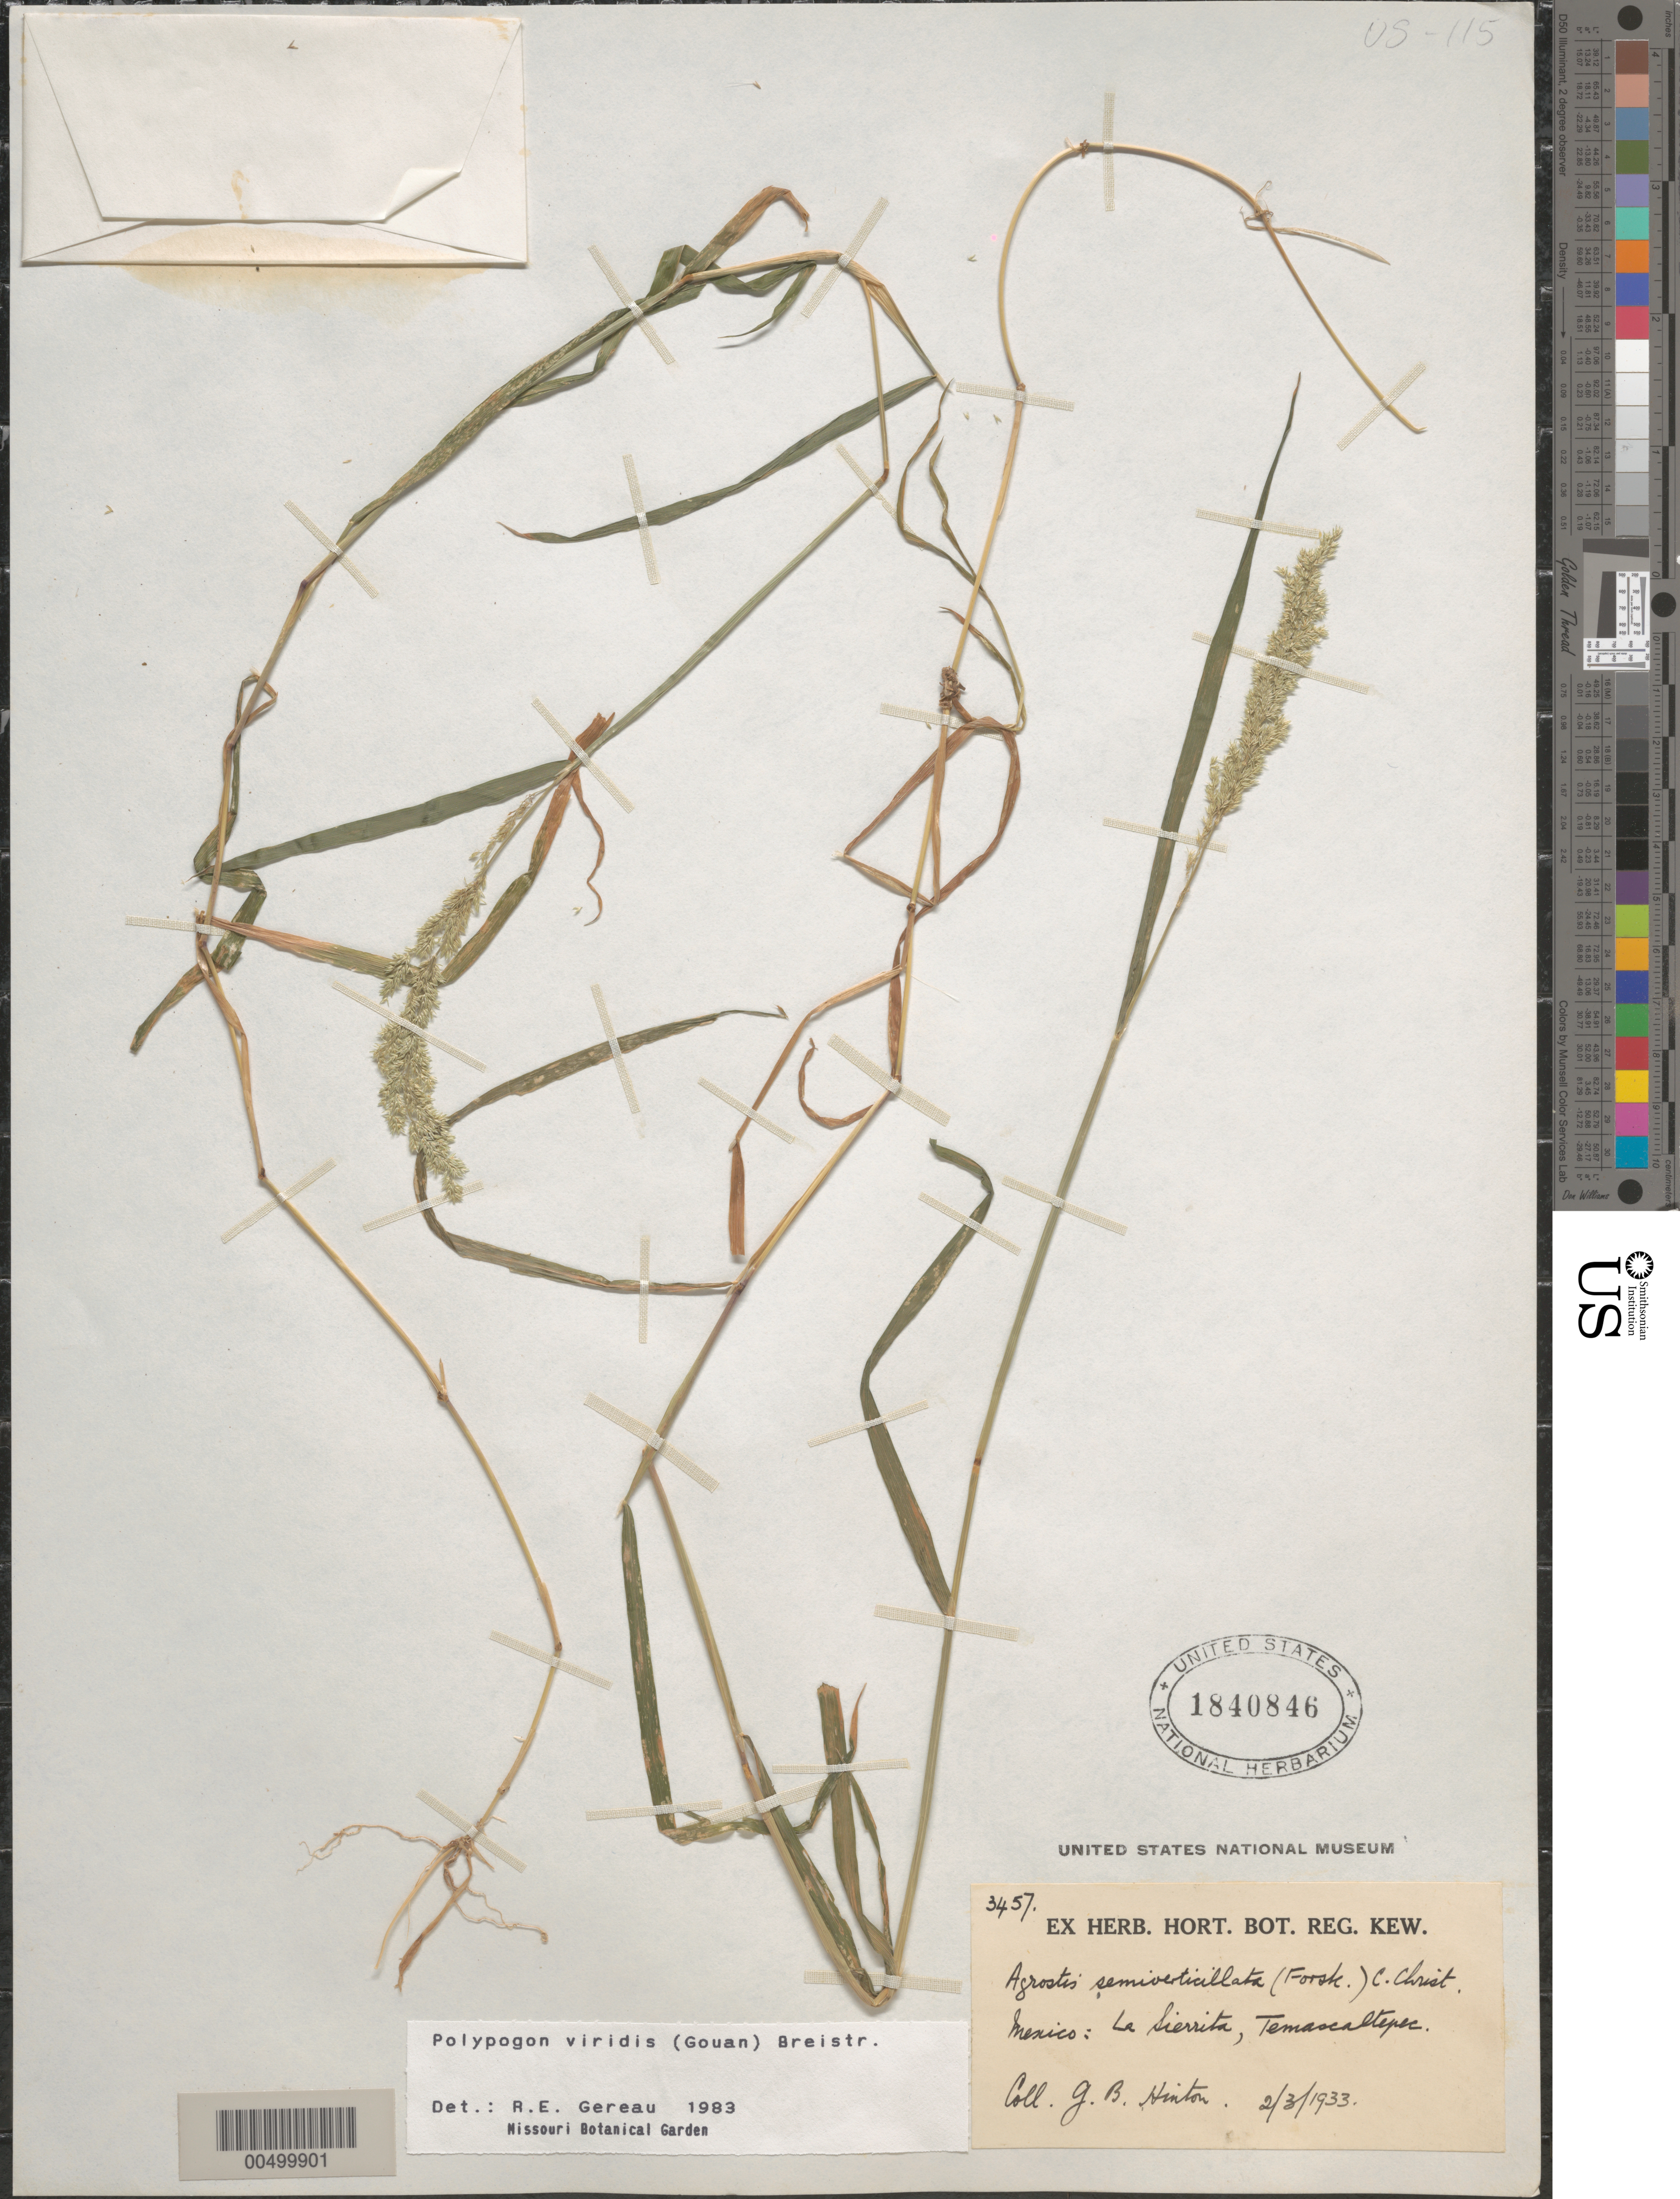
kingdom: Plantae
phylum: Tracheophyta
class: Liliopsida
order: Poales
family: Poaceae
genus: Polypogon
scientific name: Polypogon viridis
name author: (Gouan) Breistroffer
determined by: Gereau, R. E.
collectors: G. B. Hinton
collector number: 3457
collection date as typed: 2 Mar 1933 or 3 Feb 1933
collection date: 1933-02-03 or 1933-03-02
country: Mexico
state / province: México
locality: La Sierrita, Temascaltepec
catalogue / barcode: US 1840846